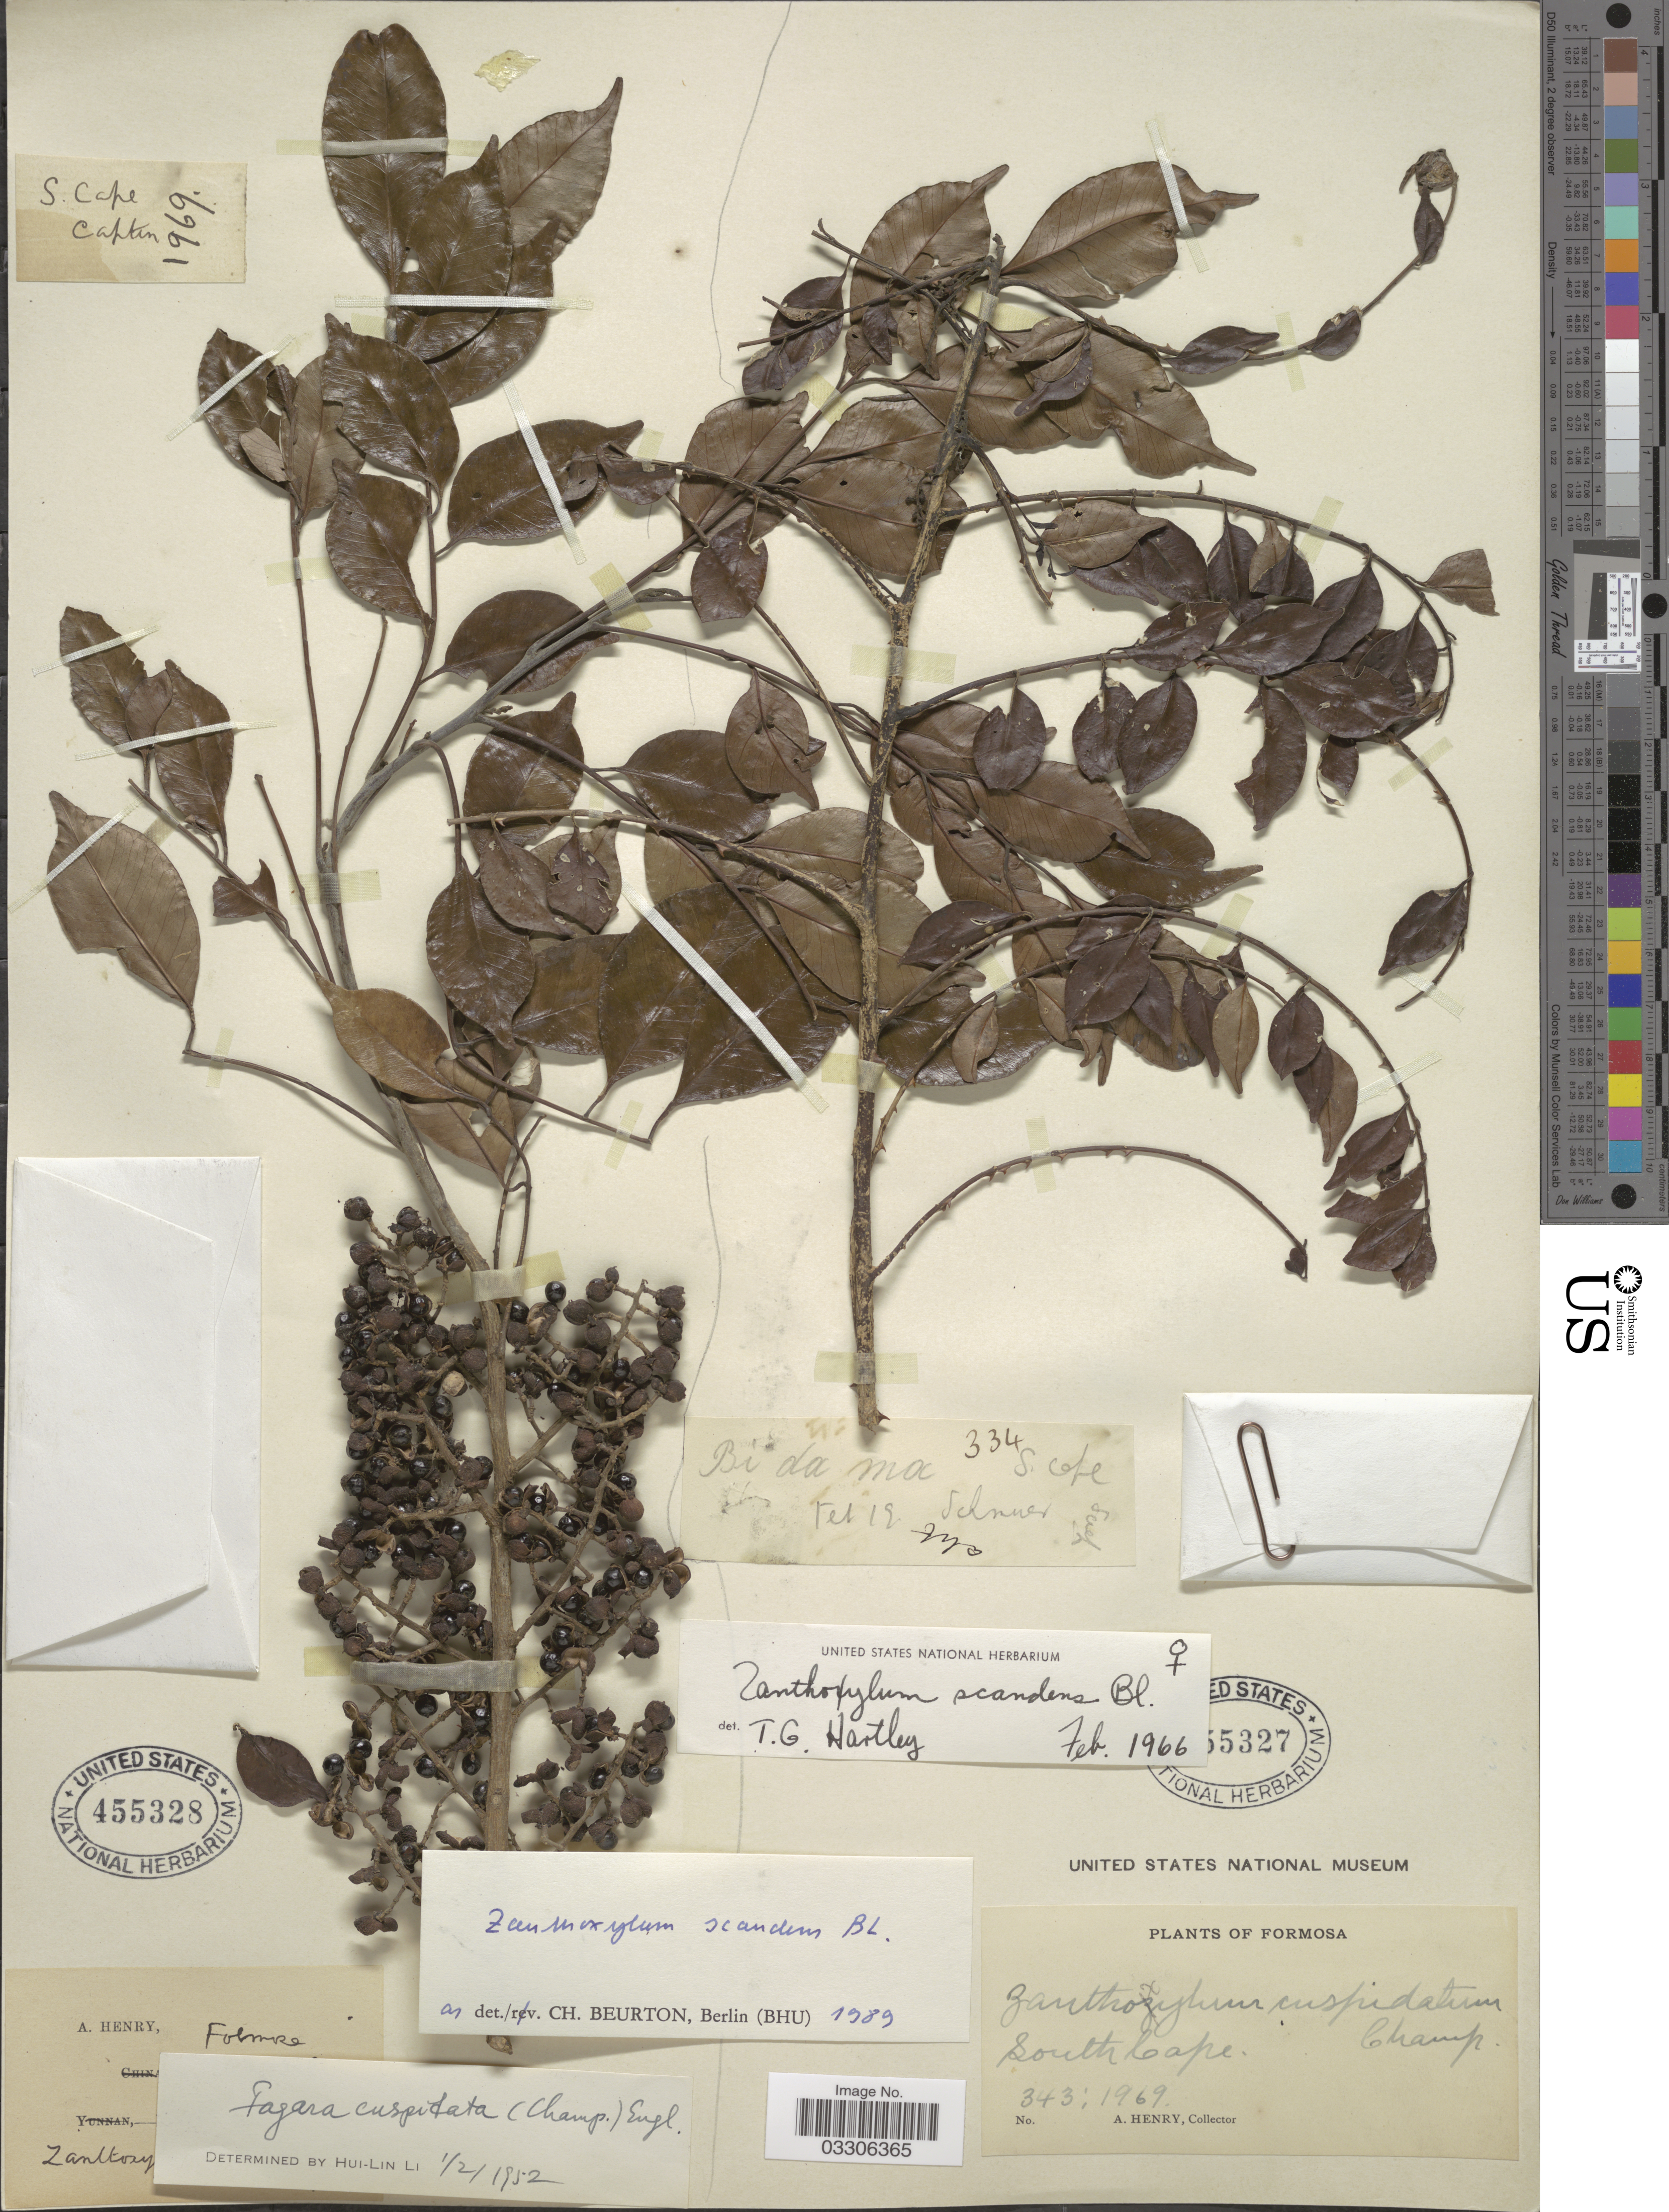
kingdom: Plantae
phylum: Tracheophyta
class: Magnoliopsida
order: Sapindales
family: Rutaceae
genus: Zanthoxylum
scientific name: Zanthoxylum scandens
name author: Blume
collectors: A. Henry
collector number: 334/343?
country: Taiwan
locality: Formosa. South Cape. Schmüser.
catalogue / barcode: US 455327-2